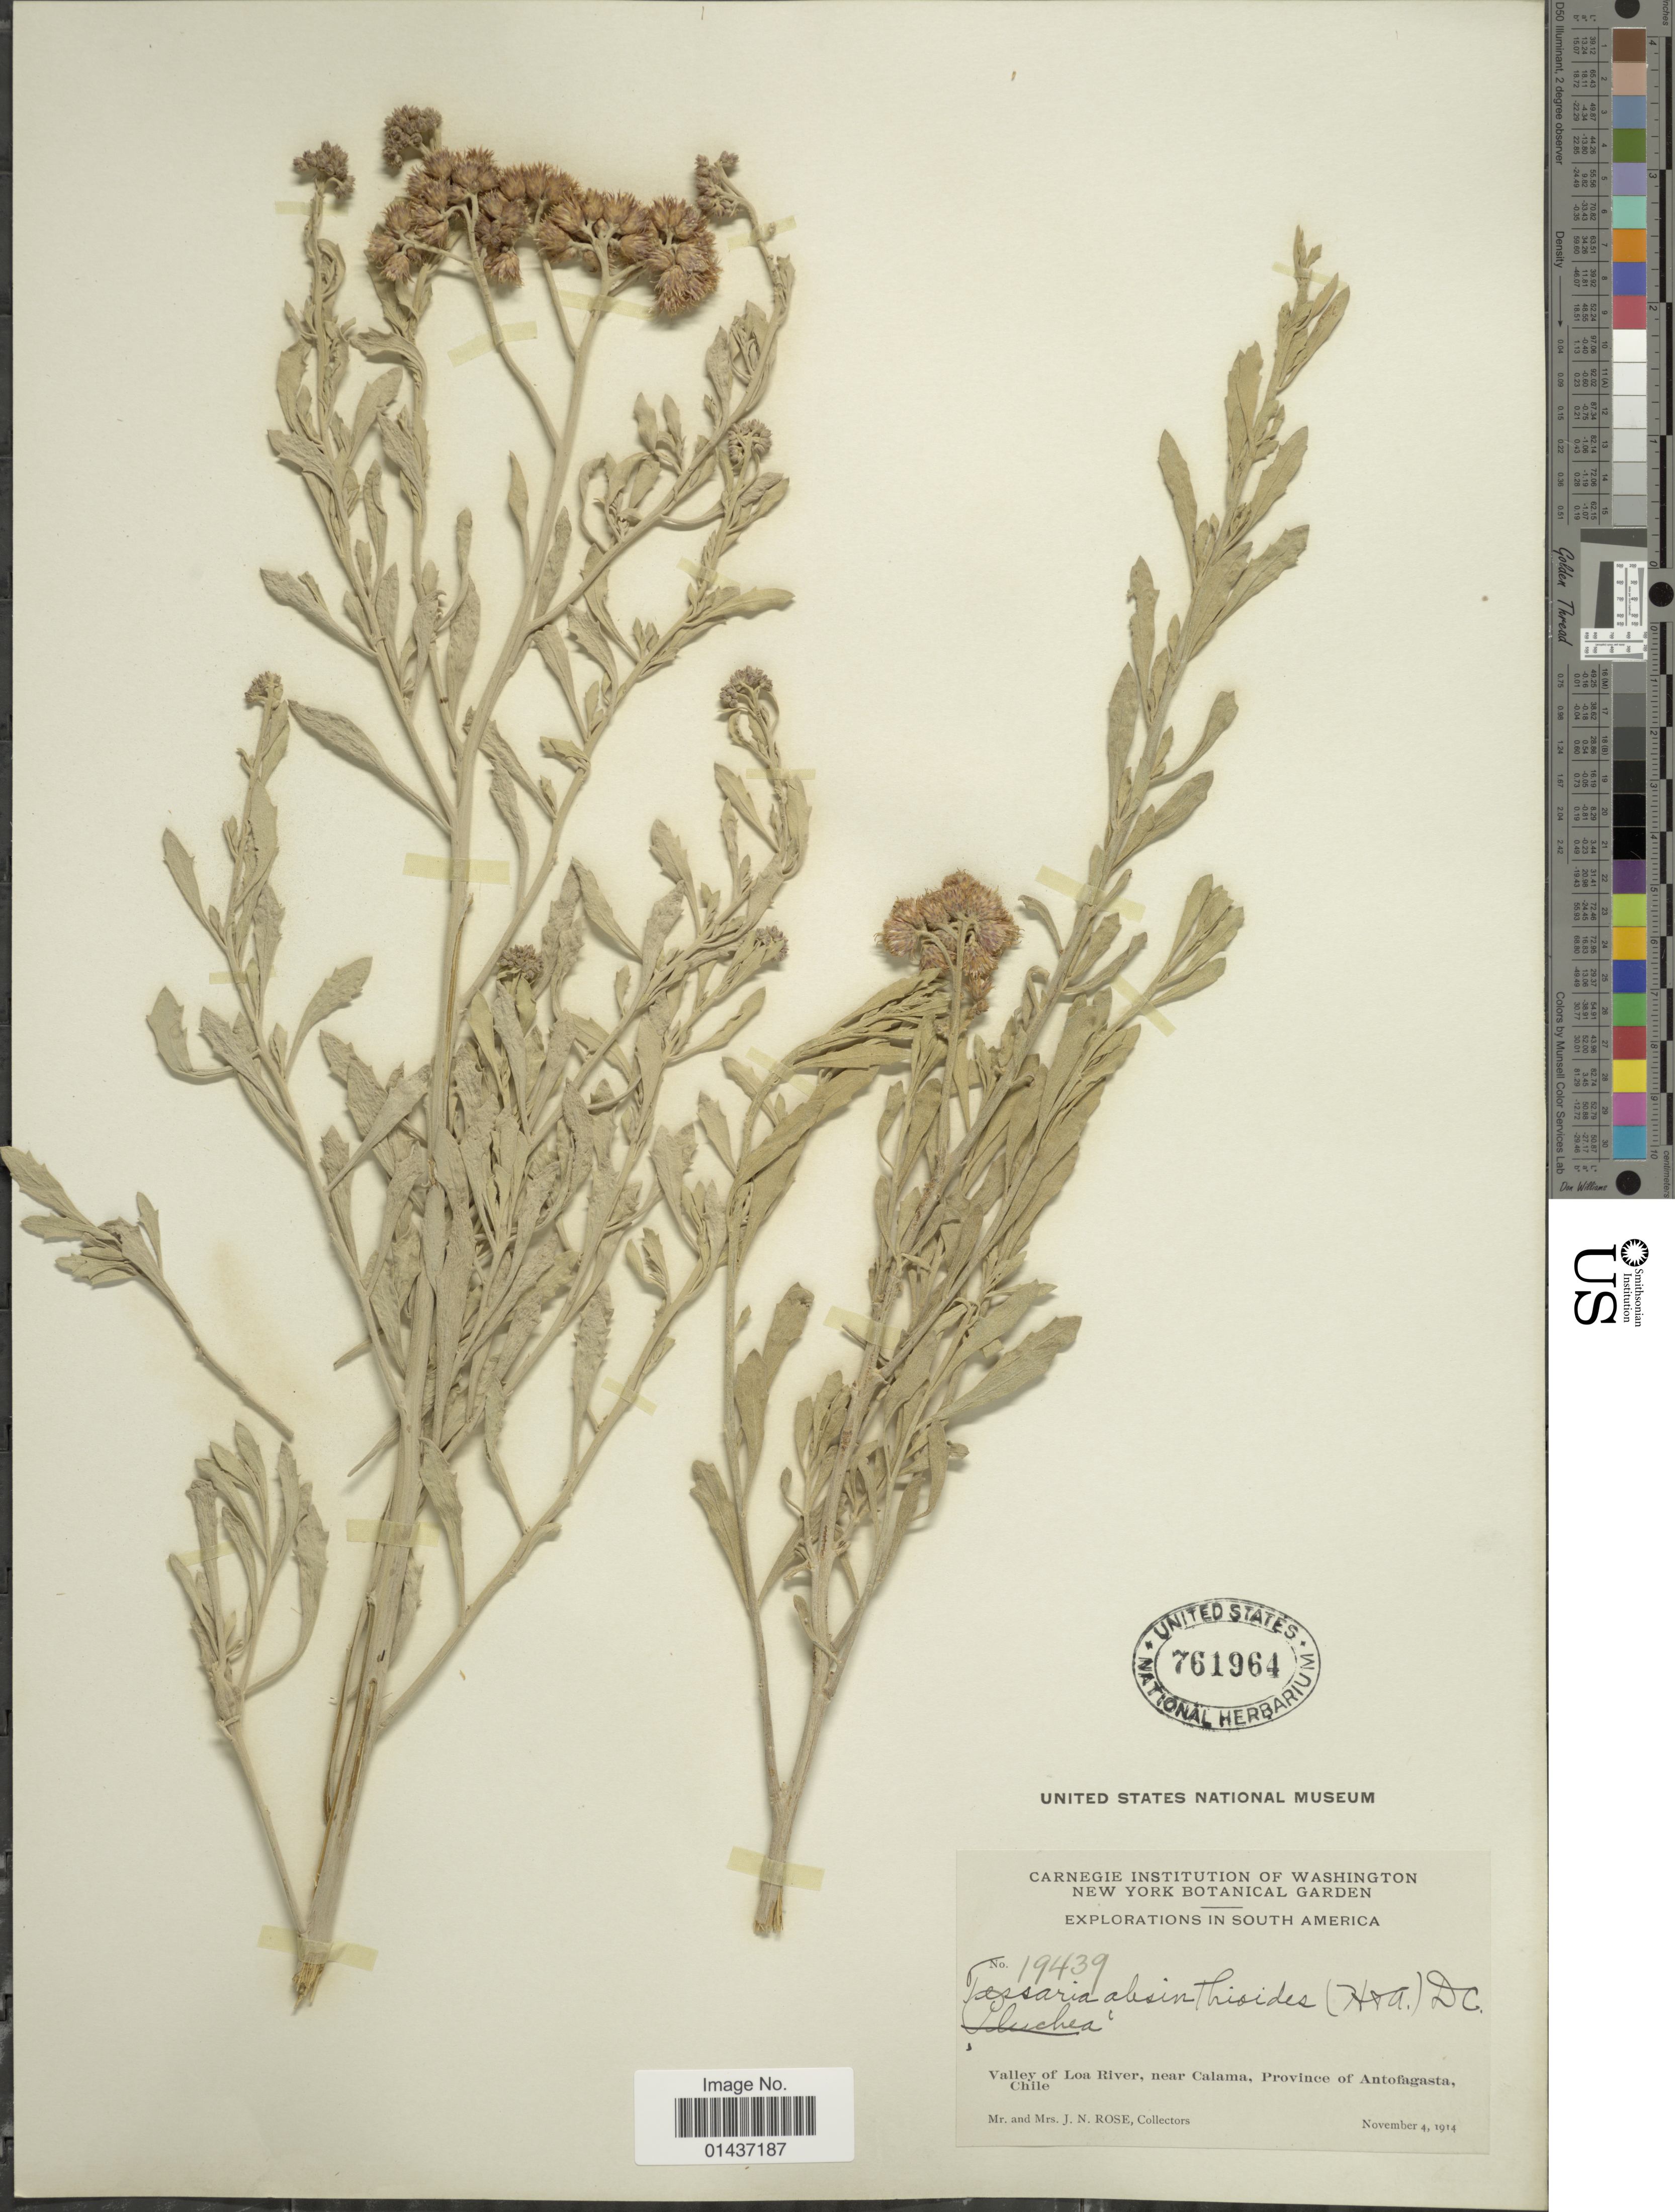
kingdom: Plantae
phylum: Tracheophyta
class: Magnoliopsida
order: Asterales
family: Asteraceae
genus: Tessaria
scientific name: Tessaria absinthioides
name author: (Hook. & Arn.) DC.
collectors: J. N. Rose & L. B. Rose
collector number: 19439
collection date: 1914-11-04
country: Chile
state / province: Antofagasta (II)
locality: Valley of Loa River, near Calama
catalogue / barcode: US 761964